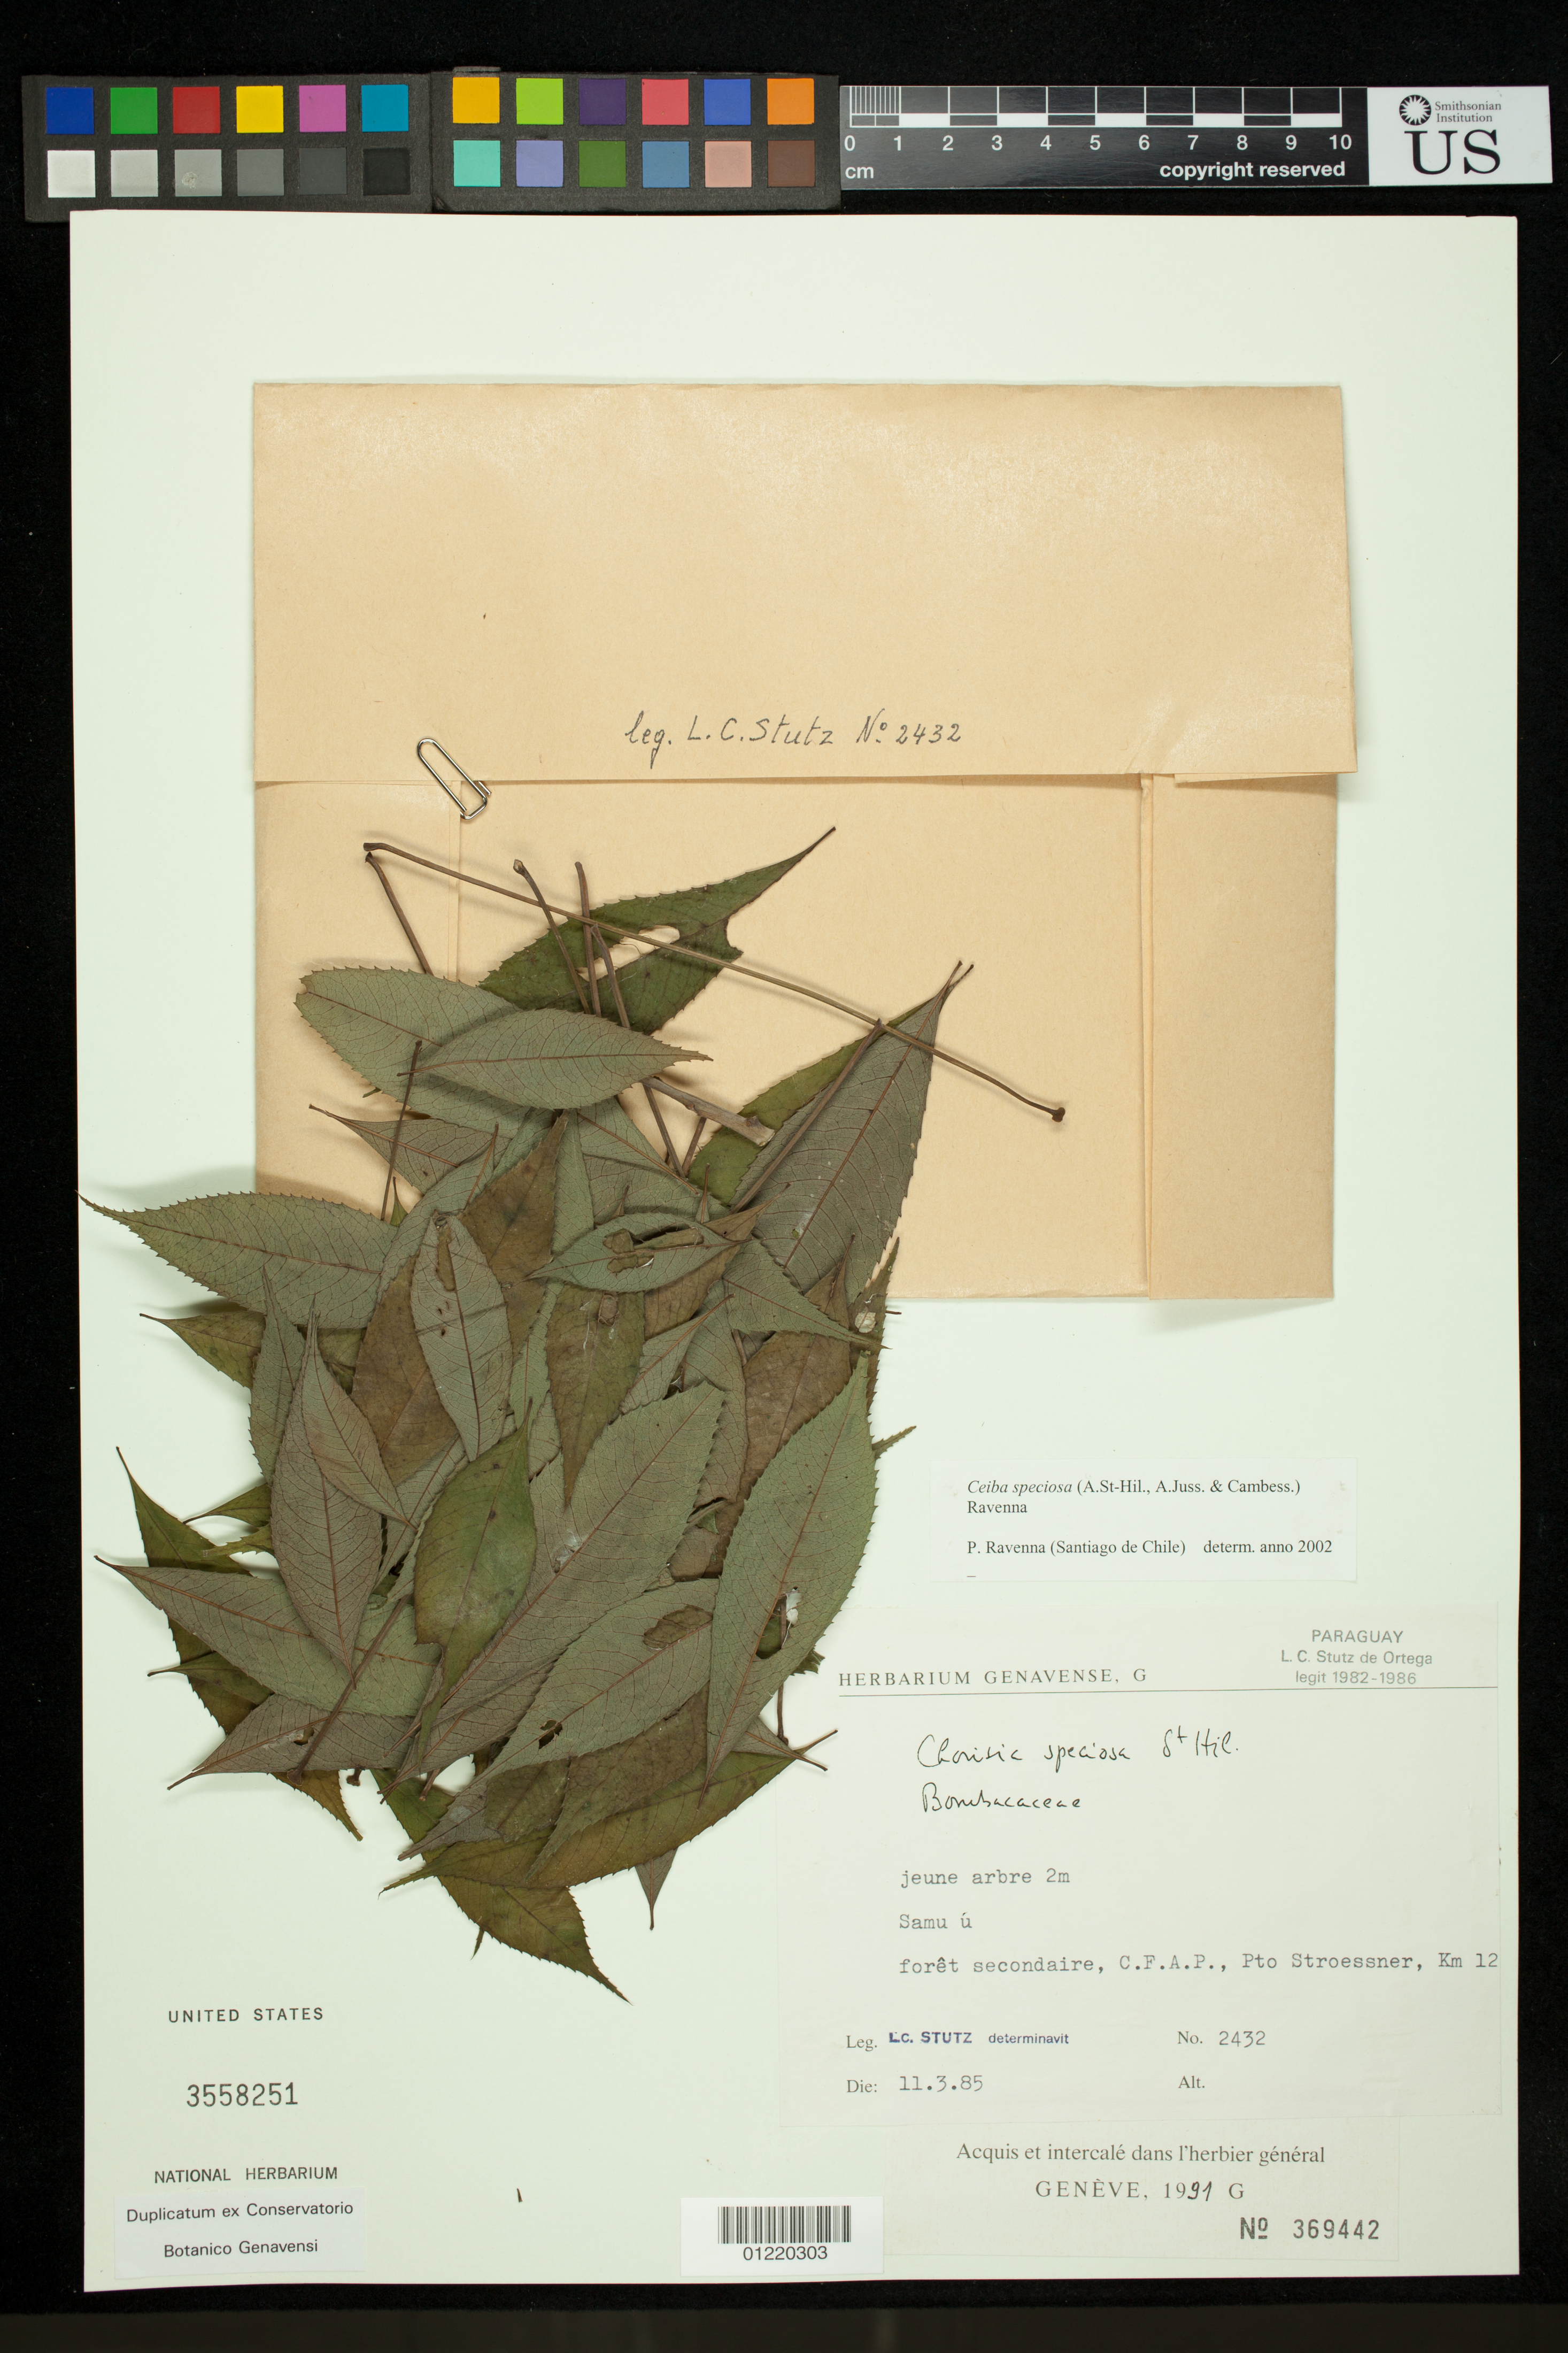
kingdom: Plantae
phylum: Tracheophyta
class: Magnoliopsida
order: Malvales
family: Malvaceae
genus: Ceiba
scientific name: Ceiba speciosa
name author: (A. St.-Hil.) Ravenna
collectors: L. C. Stutz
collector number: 2432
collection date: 1985-03-11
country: Paraguay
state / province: Alto Paraná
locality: Foret secondaire, C. F. A. P. , Pto Stroessner, Km 12.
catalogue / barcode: US 3558251